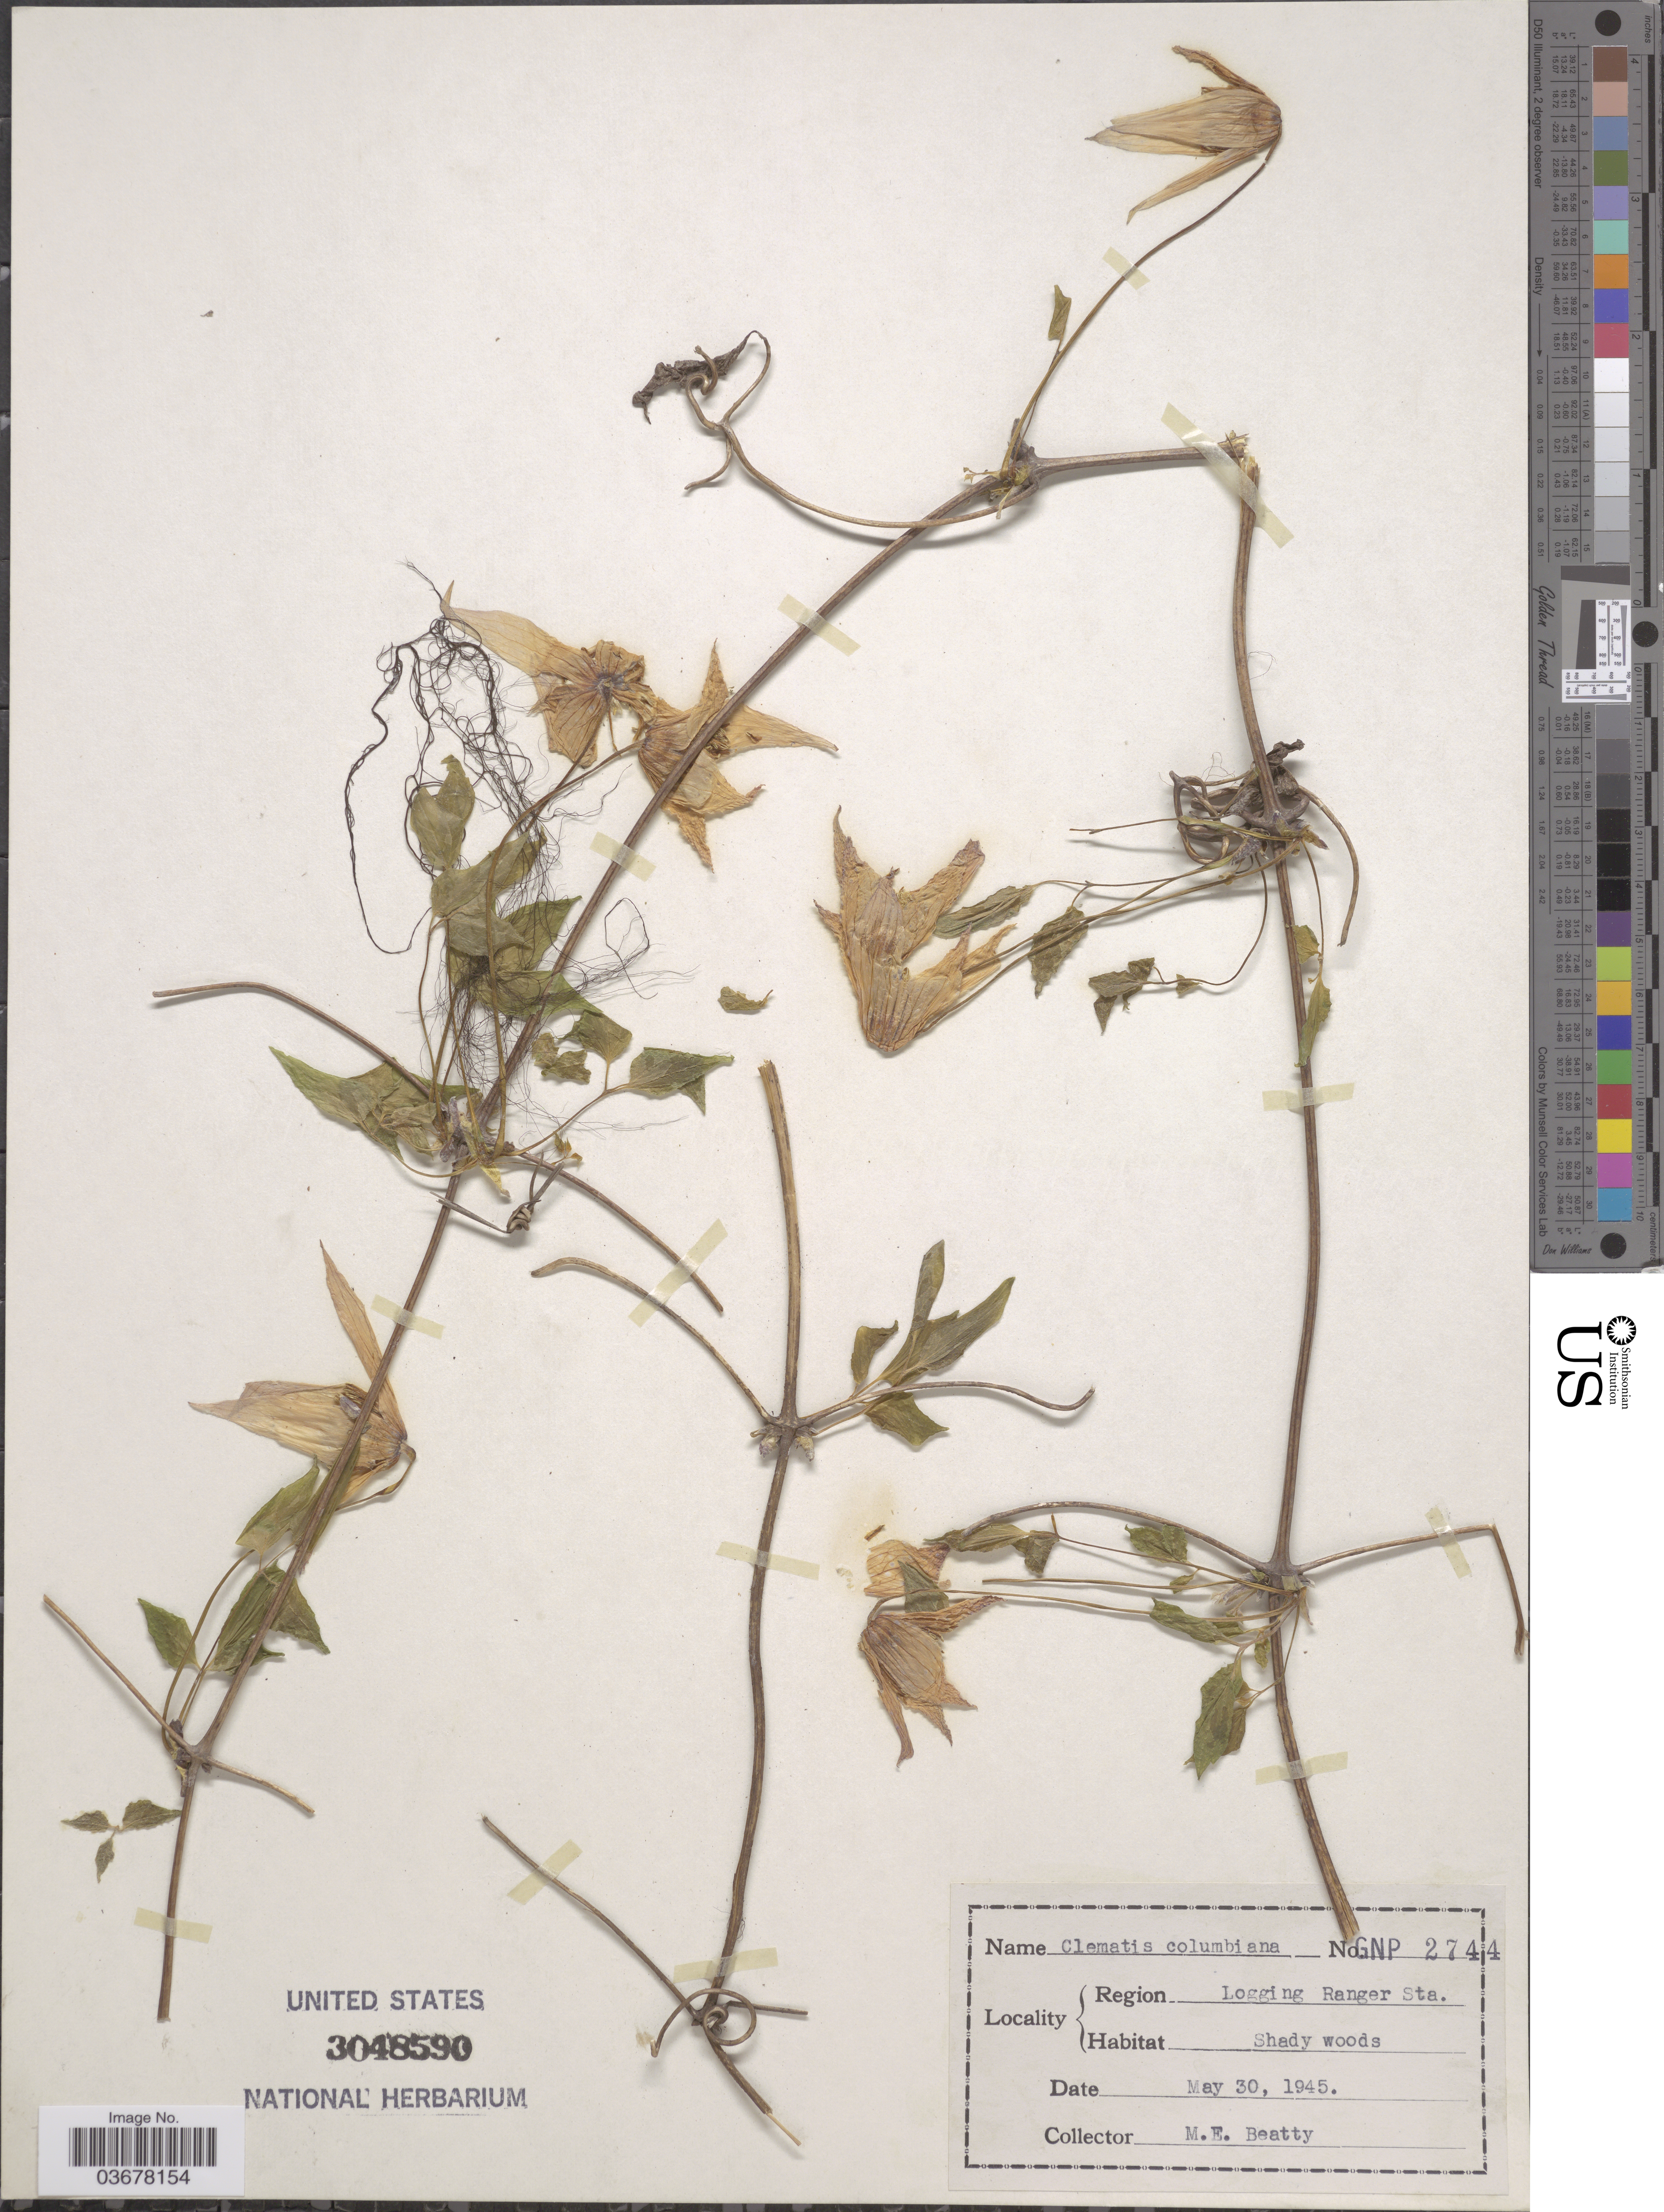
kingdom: Plantae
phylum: Tracheophyta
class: Magnoliopsida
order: Ranunculales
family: Ranunculaceae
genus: Clematis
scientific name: Clematis columbiana var. columbiana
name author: (Nutt.) Torr. & A. Gray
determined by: Strong, M. T., (US), Smithsonian Institution - National Museum of Natural History (UNITED STATES)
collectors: M. Beatty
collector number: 2744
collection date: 1945-05-30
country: United States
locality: Region Logging Ranger Sta.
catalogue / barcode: US 3048590